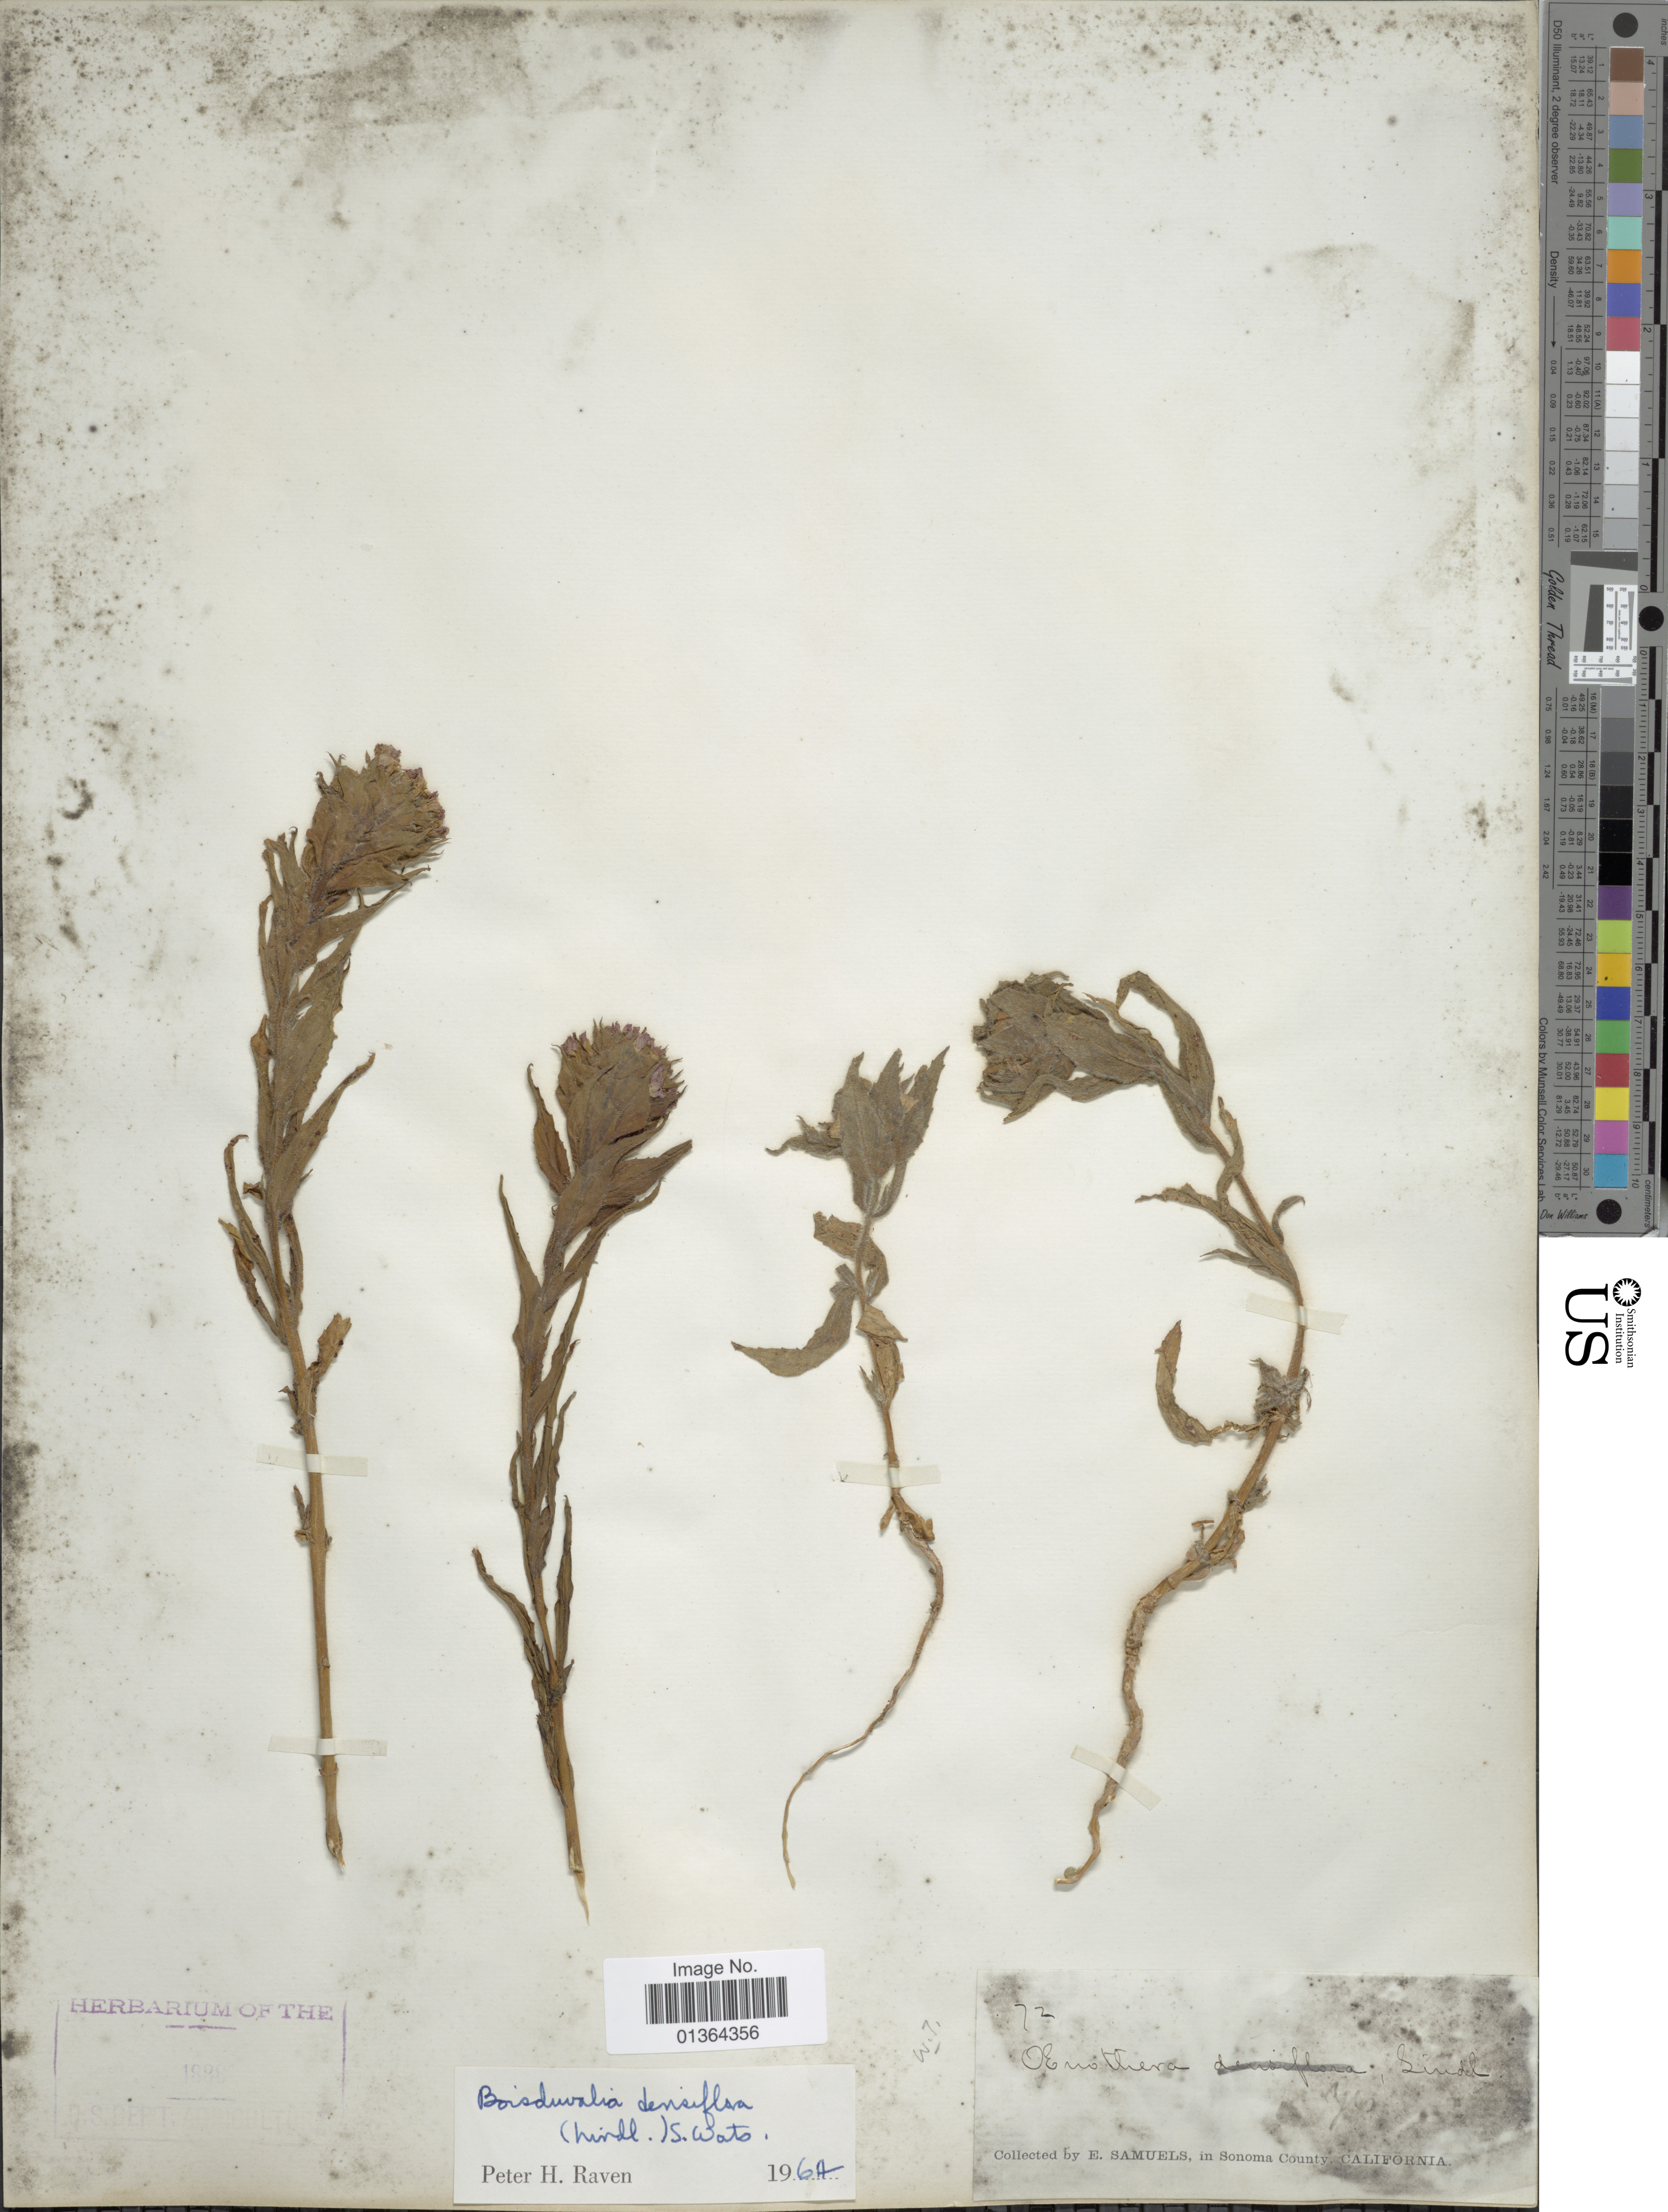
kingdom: Plantae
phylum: Tracheophyta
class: Magnoliopsida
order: Myrtales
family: Onagraceae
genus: Epilobium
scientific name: Epilobium densiflorum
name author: (Lindl.) Hoch & P.H. Raven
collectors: E. Samuels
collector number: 72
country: United States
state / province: California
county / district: Sonoma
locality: Sonoma County